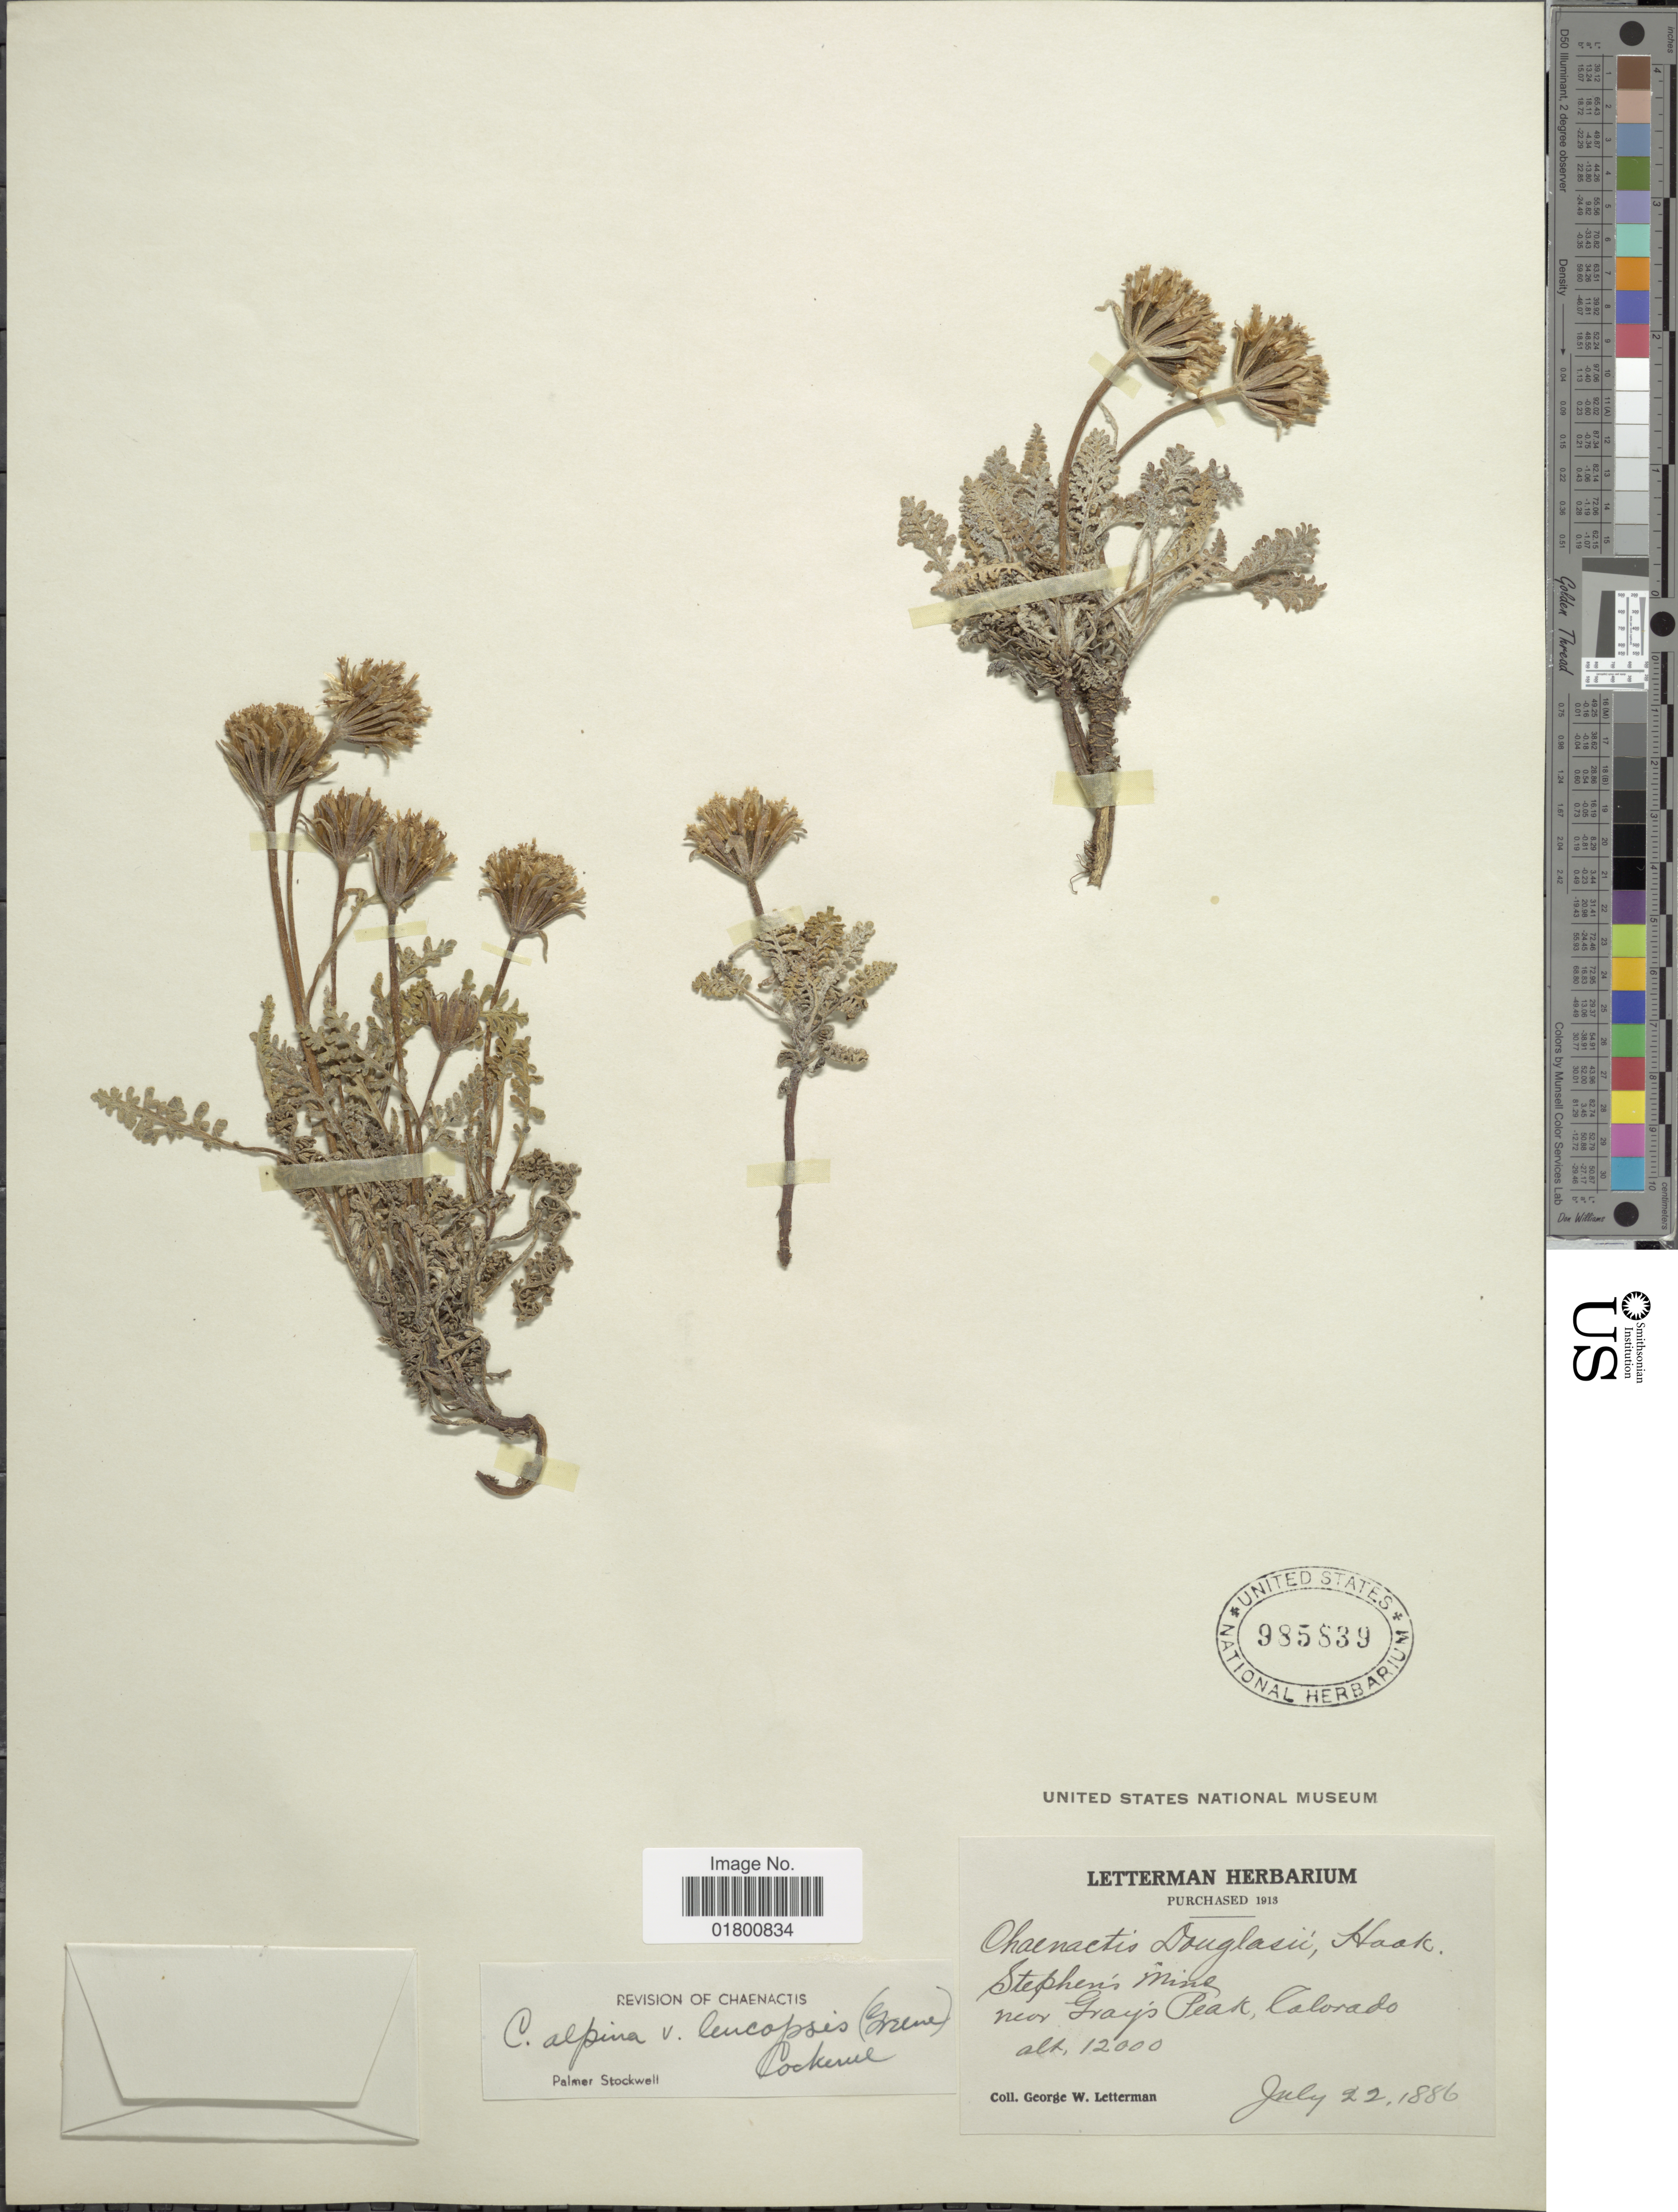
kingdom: Plantae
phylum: Tracheophyta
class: Magnoliopsida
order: Asterales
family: Asteraceae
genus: Chaenactis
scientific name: Chaenactis alpina var. leucopsis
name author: (Greene) Cockerell ex Stockw.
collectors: G. W. Letterman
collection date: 1886-07-22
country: United States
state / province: Colorado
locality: Stephen's Mine, near Gray's Peak, Colorado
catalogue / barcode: US 985839